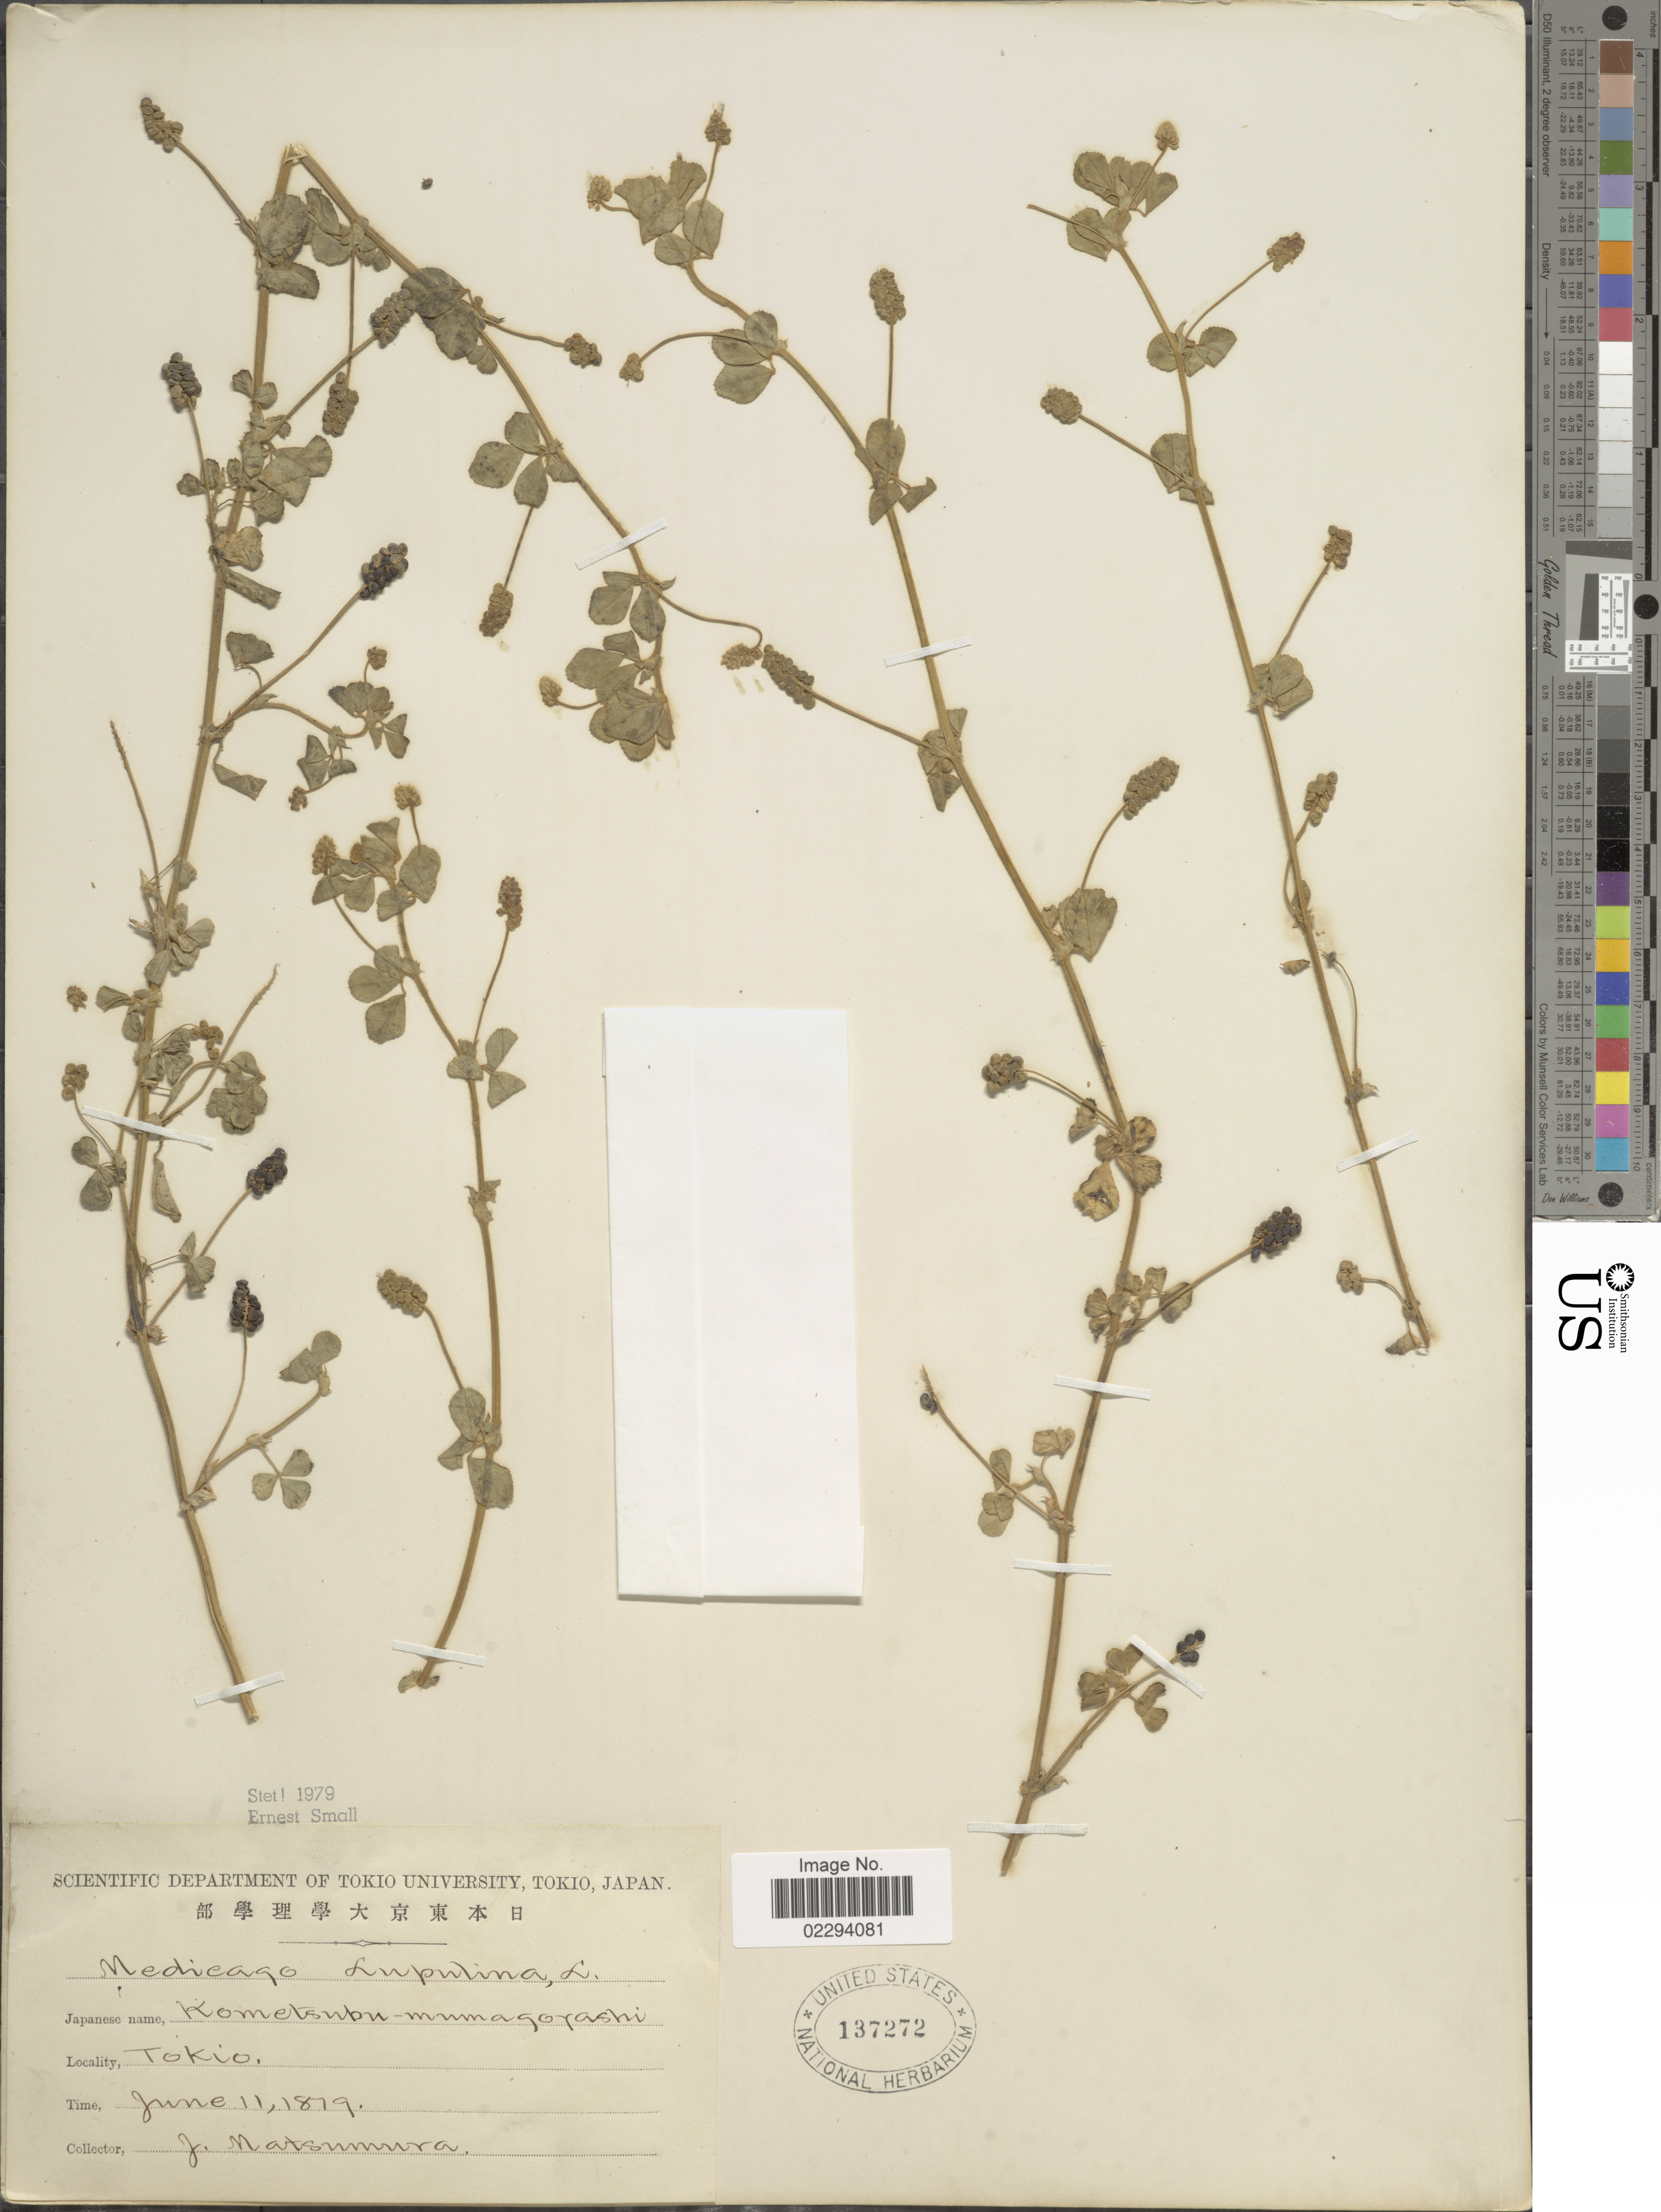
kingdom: Plantae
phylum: Tracheophyta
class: Magnoliopsida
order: Fabales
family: Fabaceae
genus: Medicago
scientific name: Medicago lupulina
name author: L.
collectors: J. Matsumura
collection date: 1879-06-11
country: Japan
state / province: Tokyo, Federal City of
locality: Tokio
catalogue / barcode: US 137272